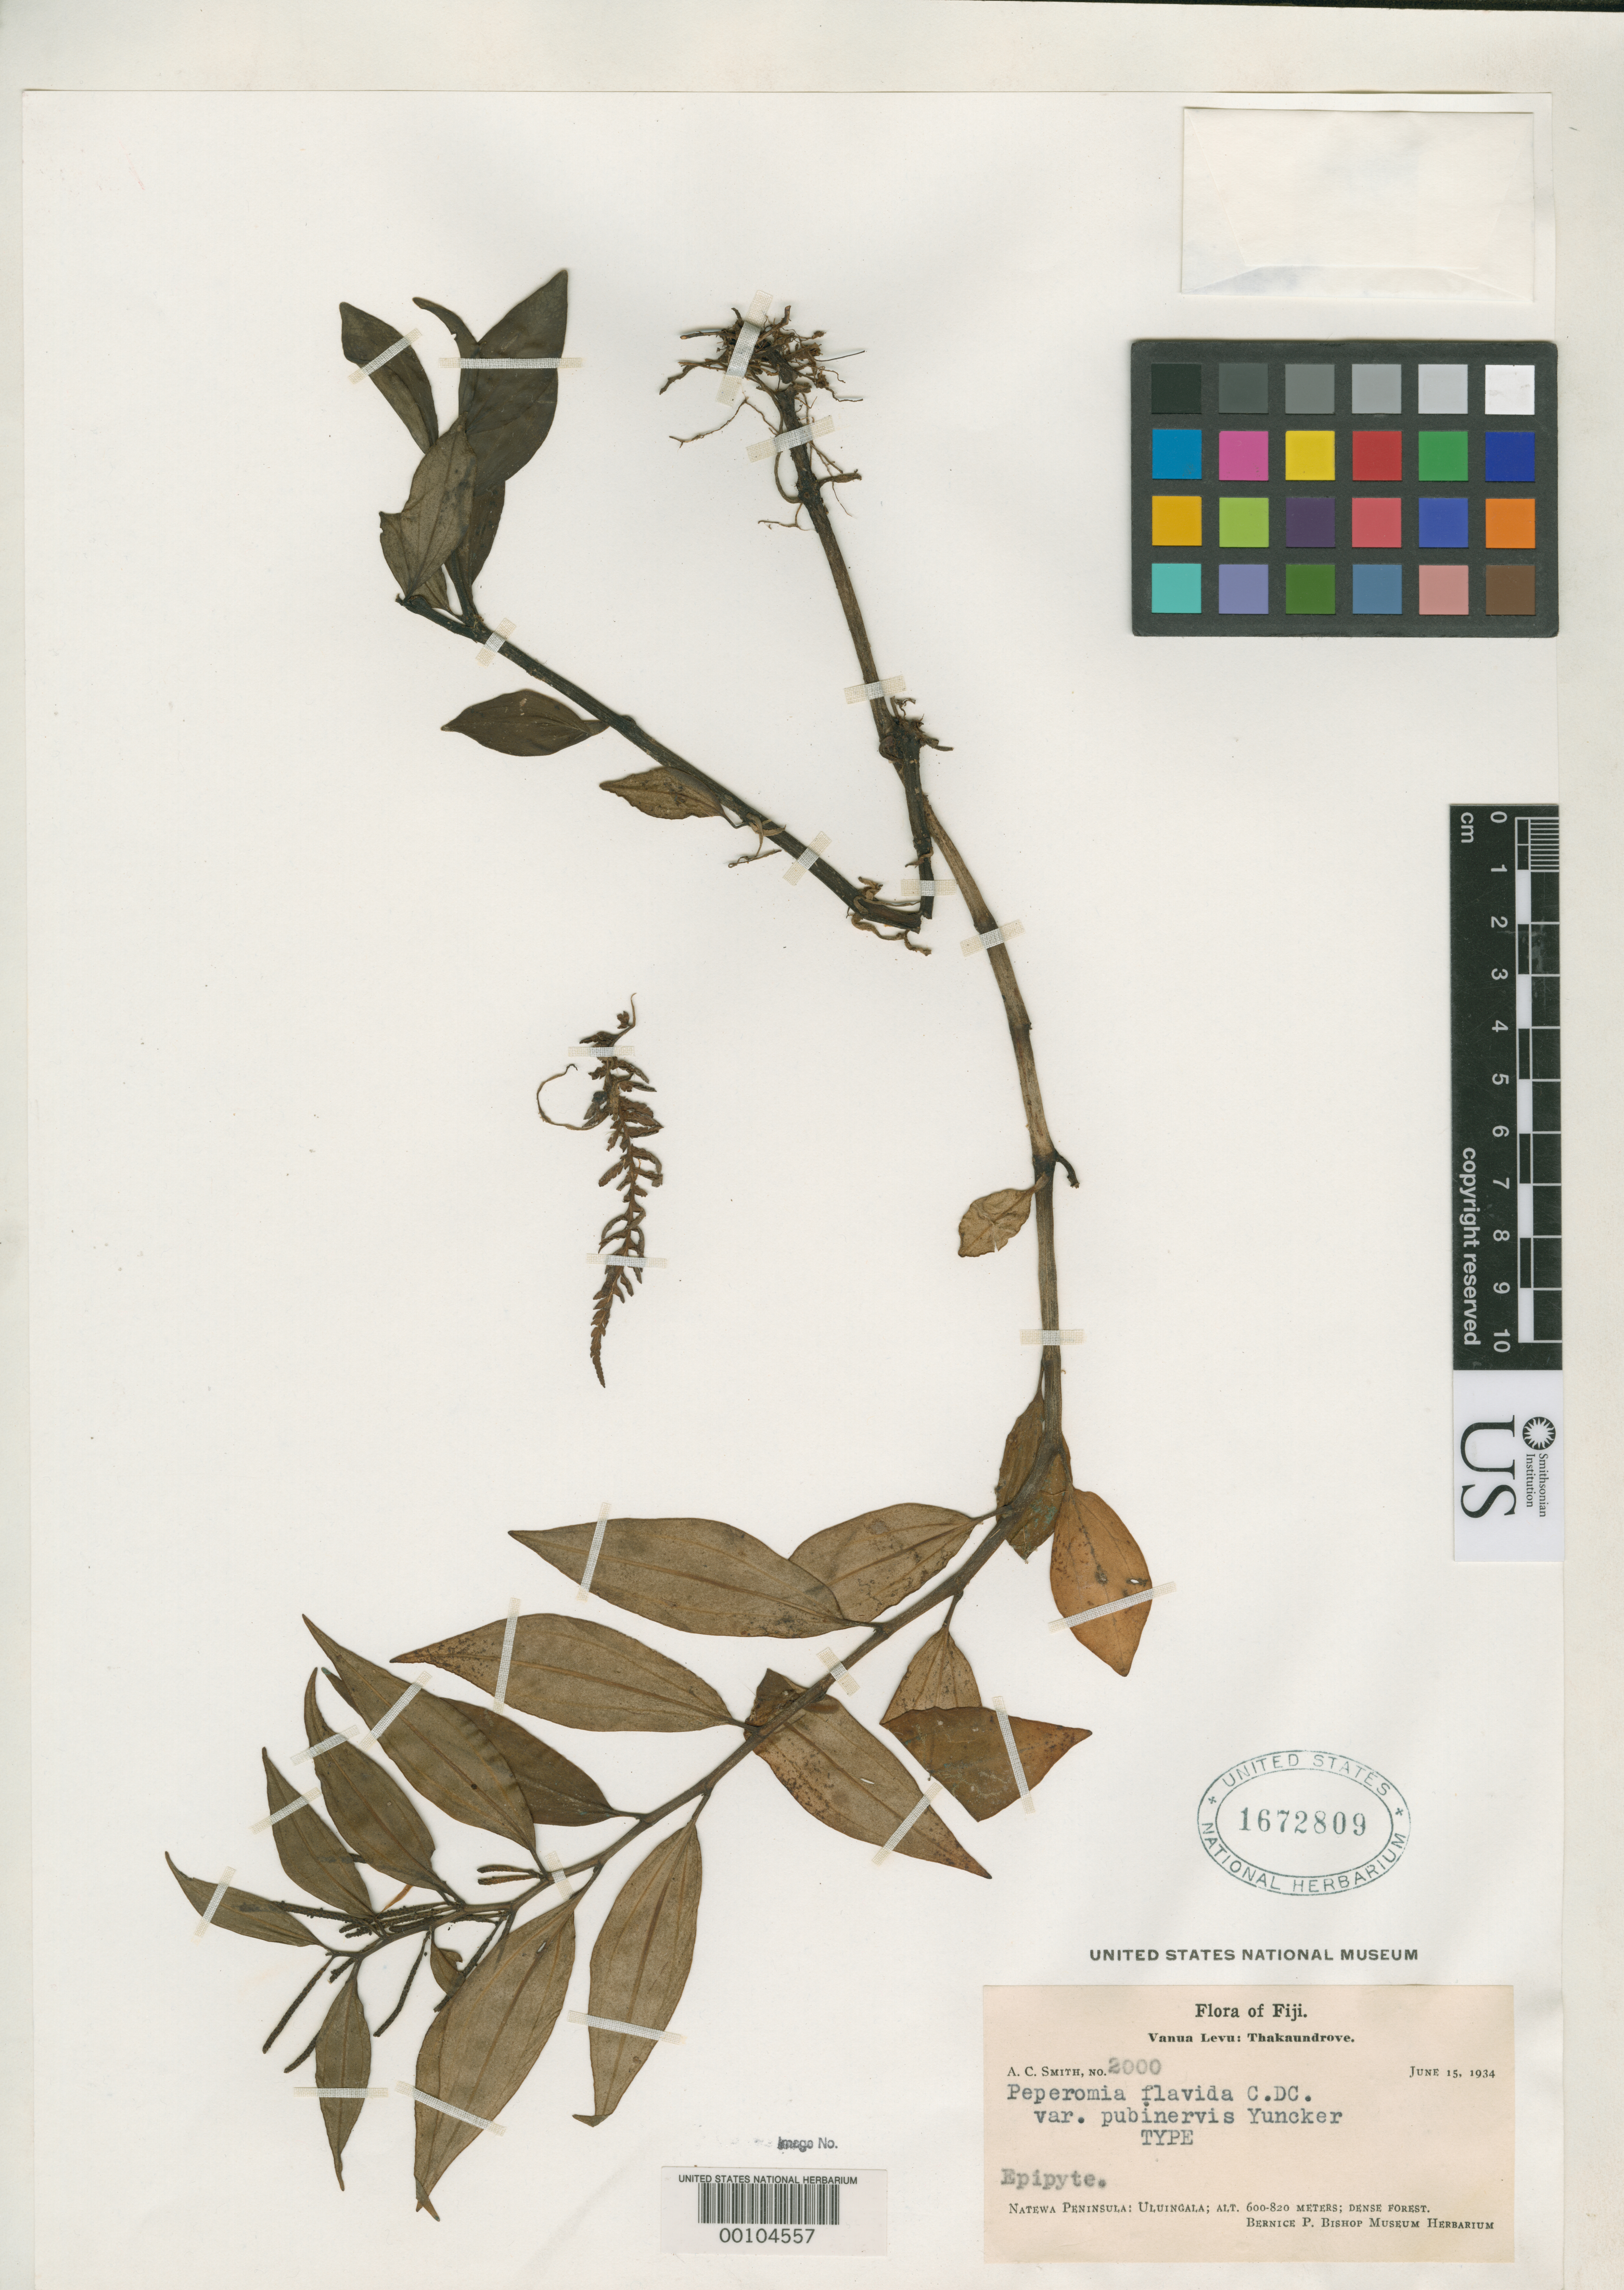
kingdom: Plantae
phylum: Tracheophyta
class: Magnoliopsida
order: Piperales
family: Piperaceae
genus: Peperomia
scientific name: Peperomia flavida var. pubinervis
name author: Yunck. in A.C. Sm.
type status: Isotype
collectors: A. C. Smith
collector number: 2000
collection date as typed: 15 Jun 1934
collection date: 1934-06-15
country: Fiji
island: Vanua Levu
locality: Thakaundrove, Natewa Peninsula, Uluingala. [Vanua Levu Group]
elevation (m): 600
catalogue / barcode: US 1672809